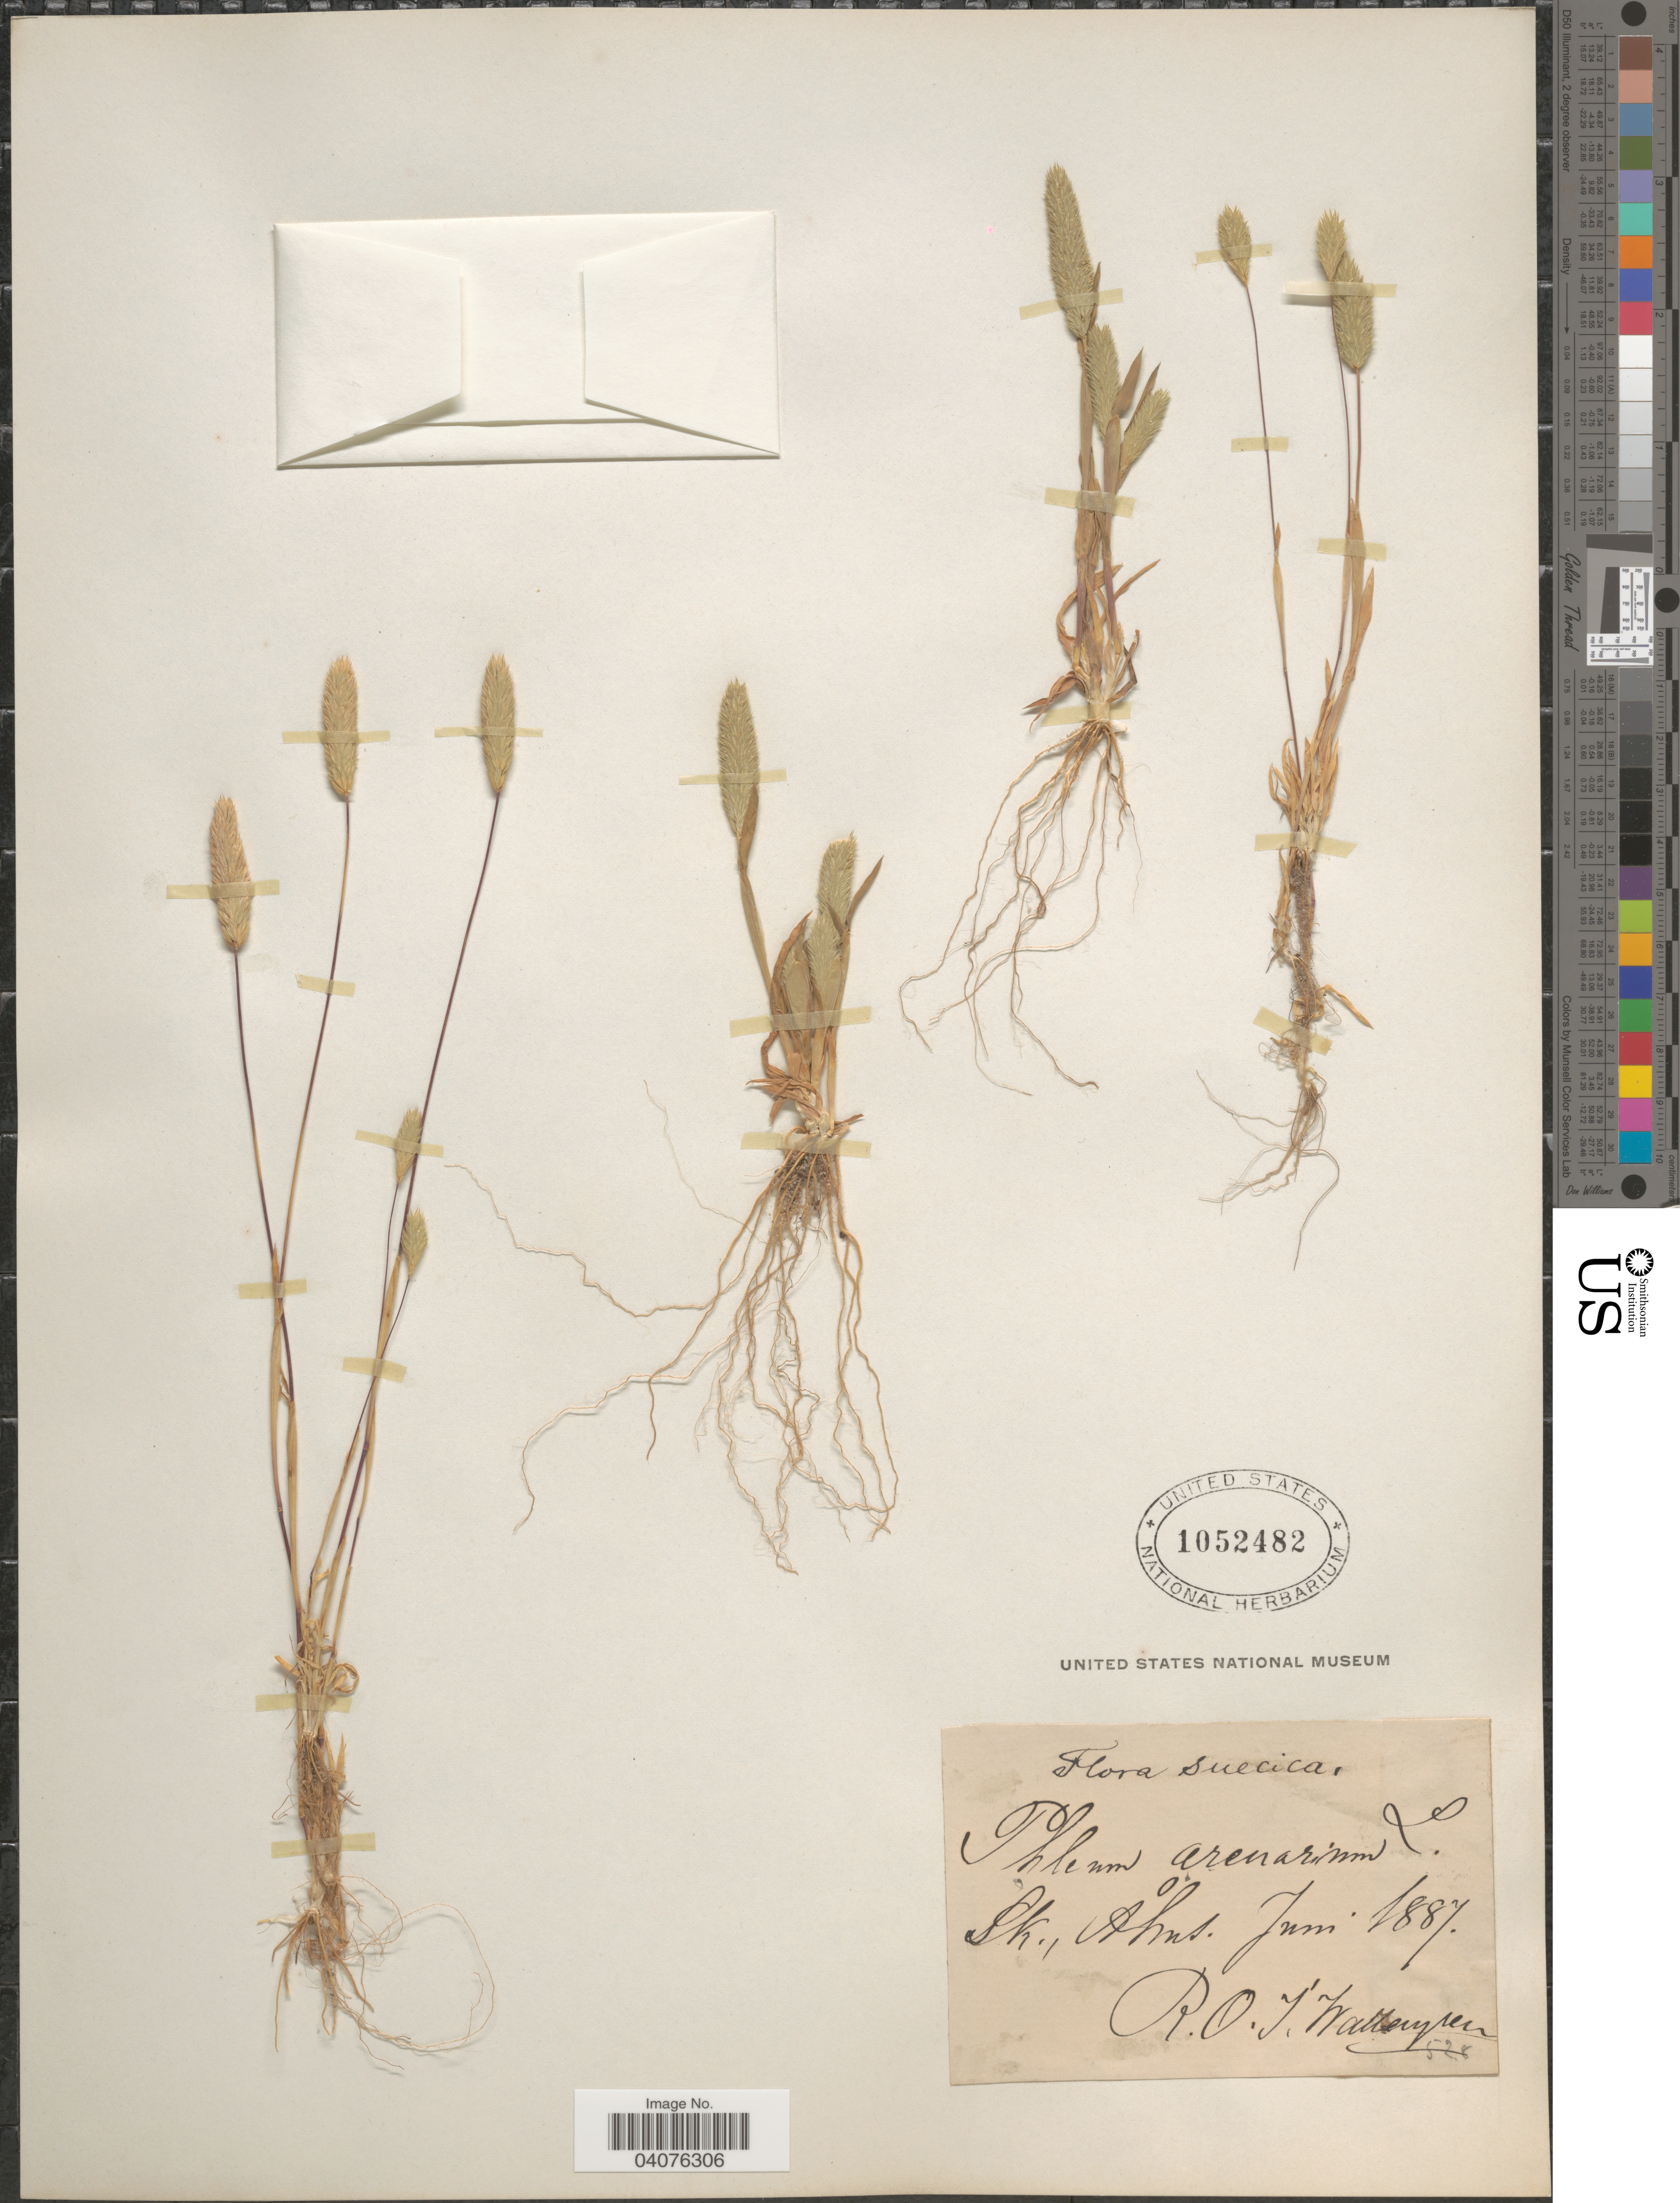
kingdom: Plantae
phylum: Tracheophyta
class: Liliopsida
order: Poales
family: Poaceae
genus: Phleum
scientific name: Phleum arenarium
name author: L.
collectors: R. Wallengren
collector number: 528?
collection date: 1887-06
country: Sweden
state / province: Skåne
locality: Suecica. Sk. Åhns.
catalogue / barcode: US 1052482